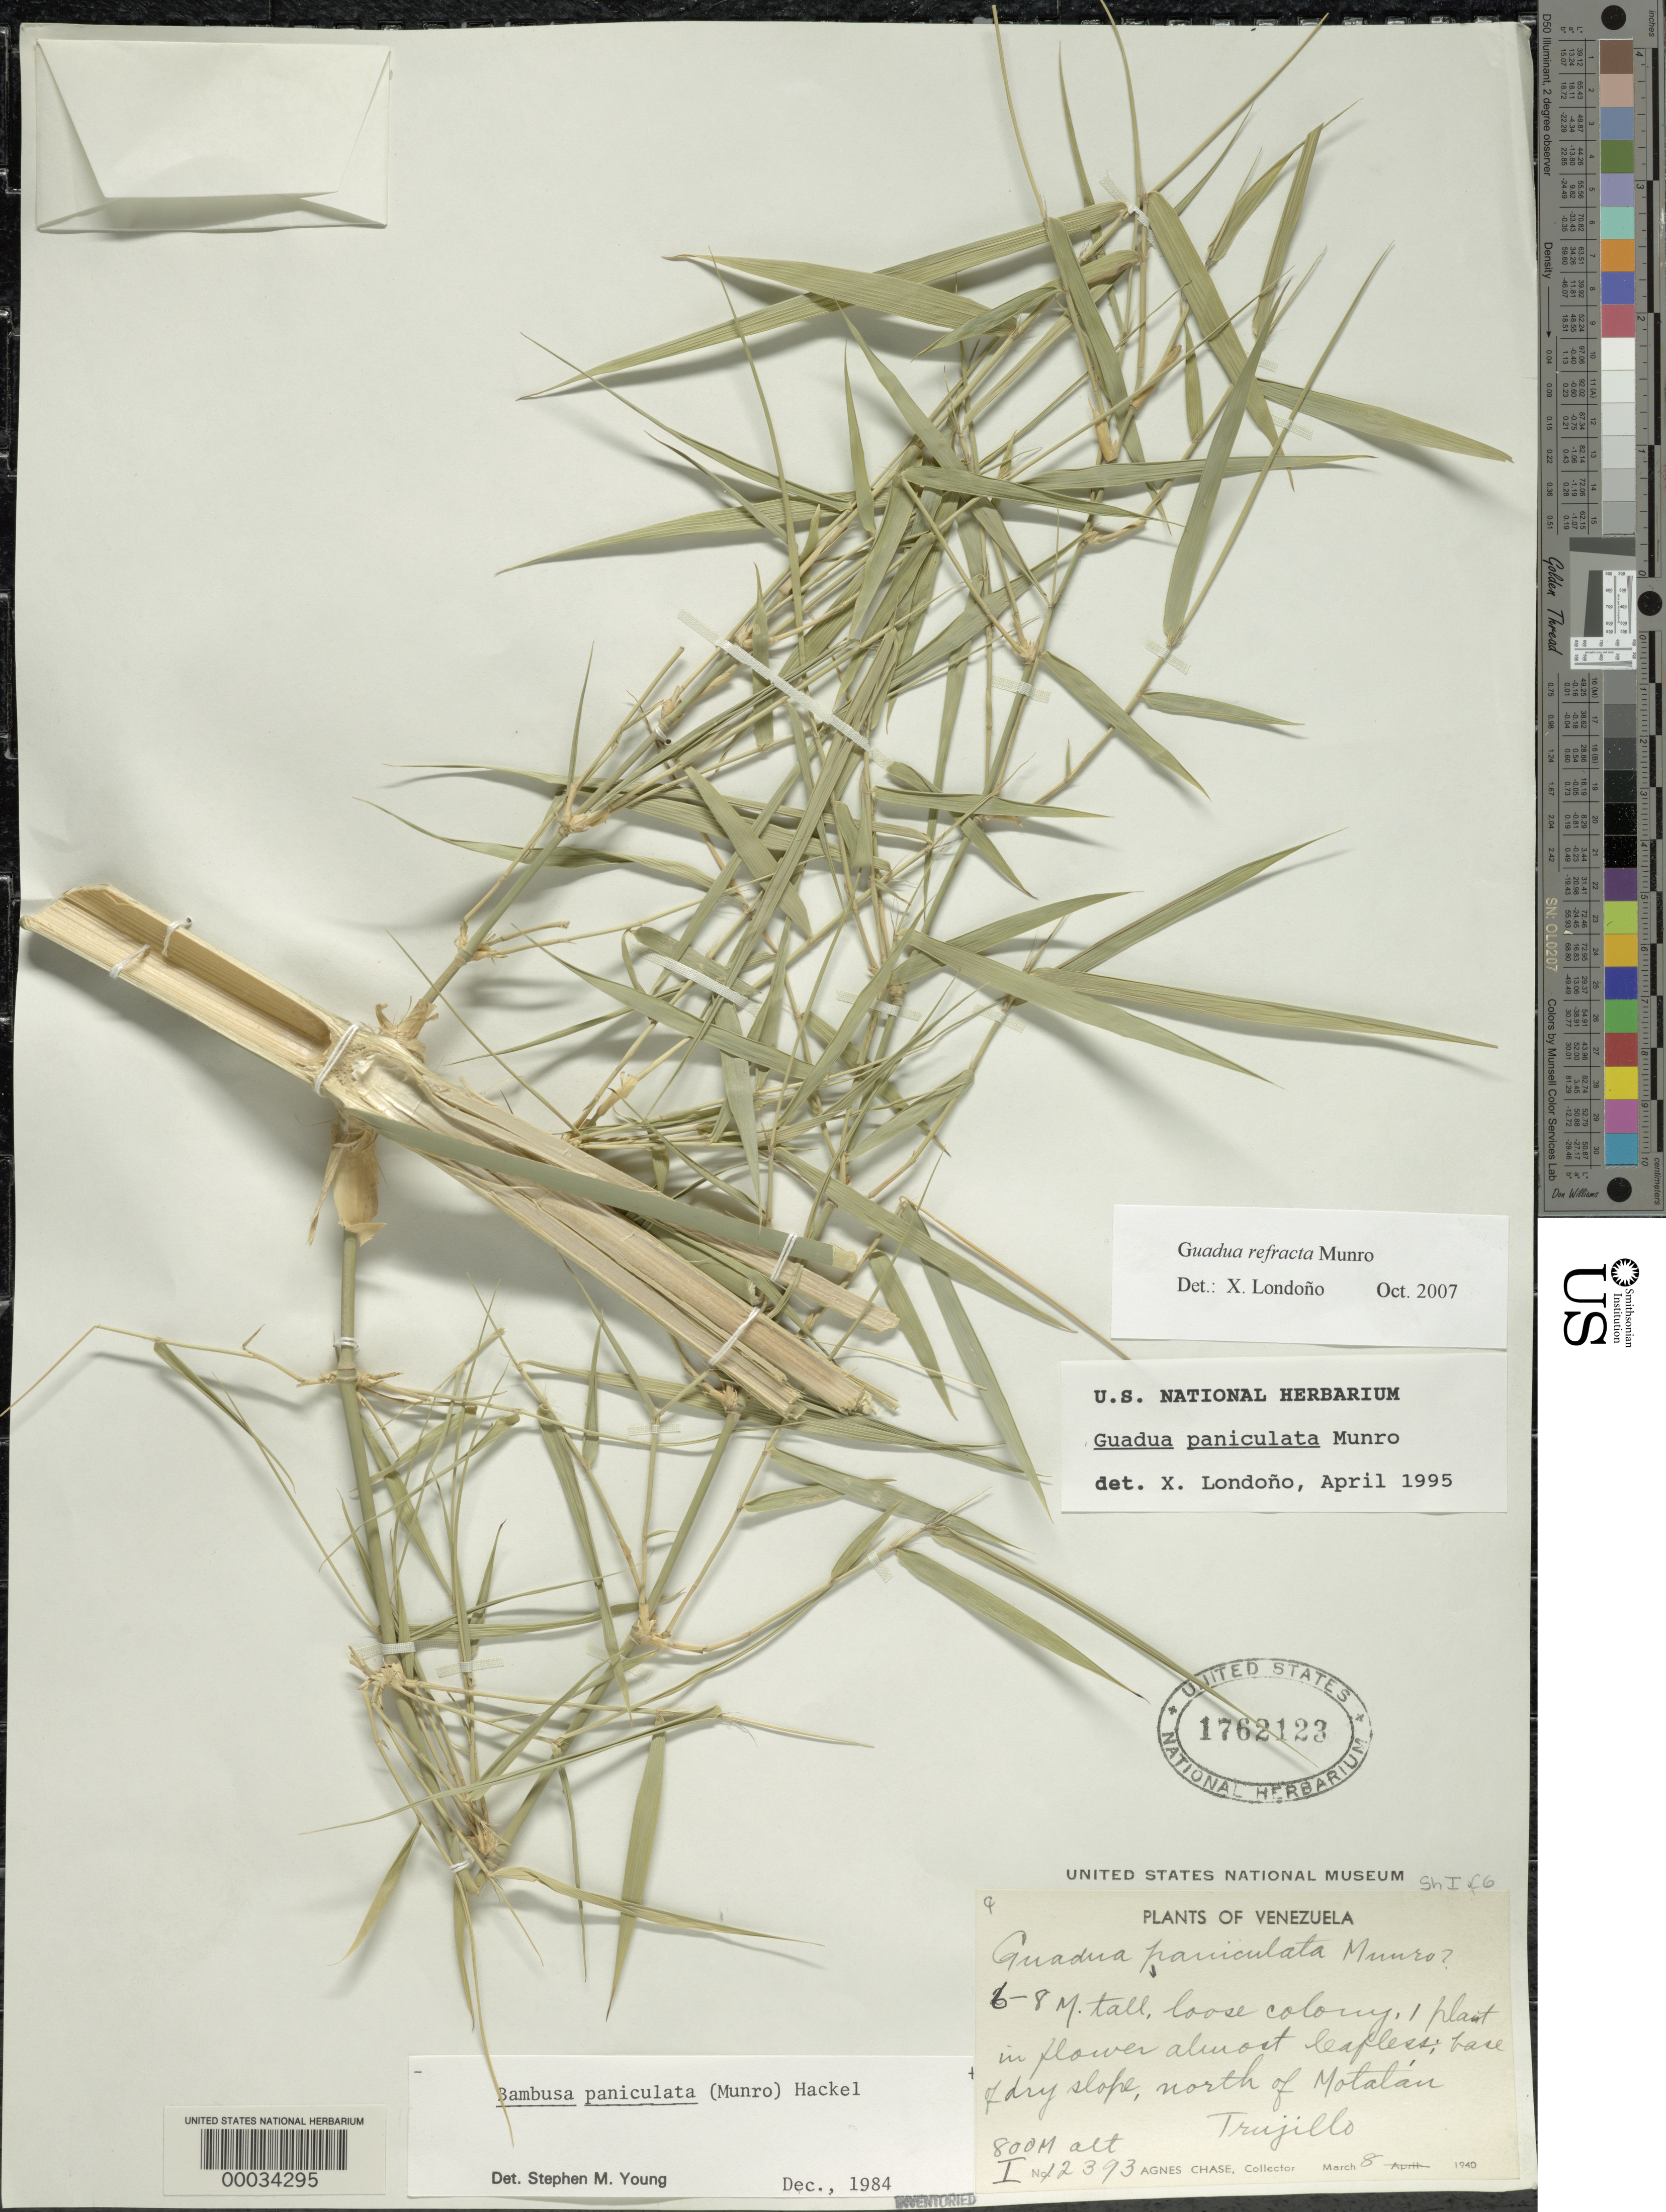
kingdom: Plantae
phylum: Tracheophyta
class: Liliopsida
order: Poales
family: Poaceae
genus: Guadua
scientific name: Guadua refracta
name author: Munro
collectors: A. Chase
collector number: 12393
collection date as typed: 08 Mar 1940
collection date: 1940-03-08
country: Venezuela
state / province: Trujillo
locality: Motalan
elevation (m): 800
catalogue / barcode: US 1762123